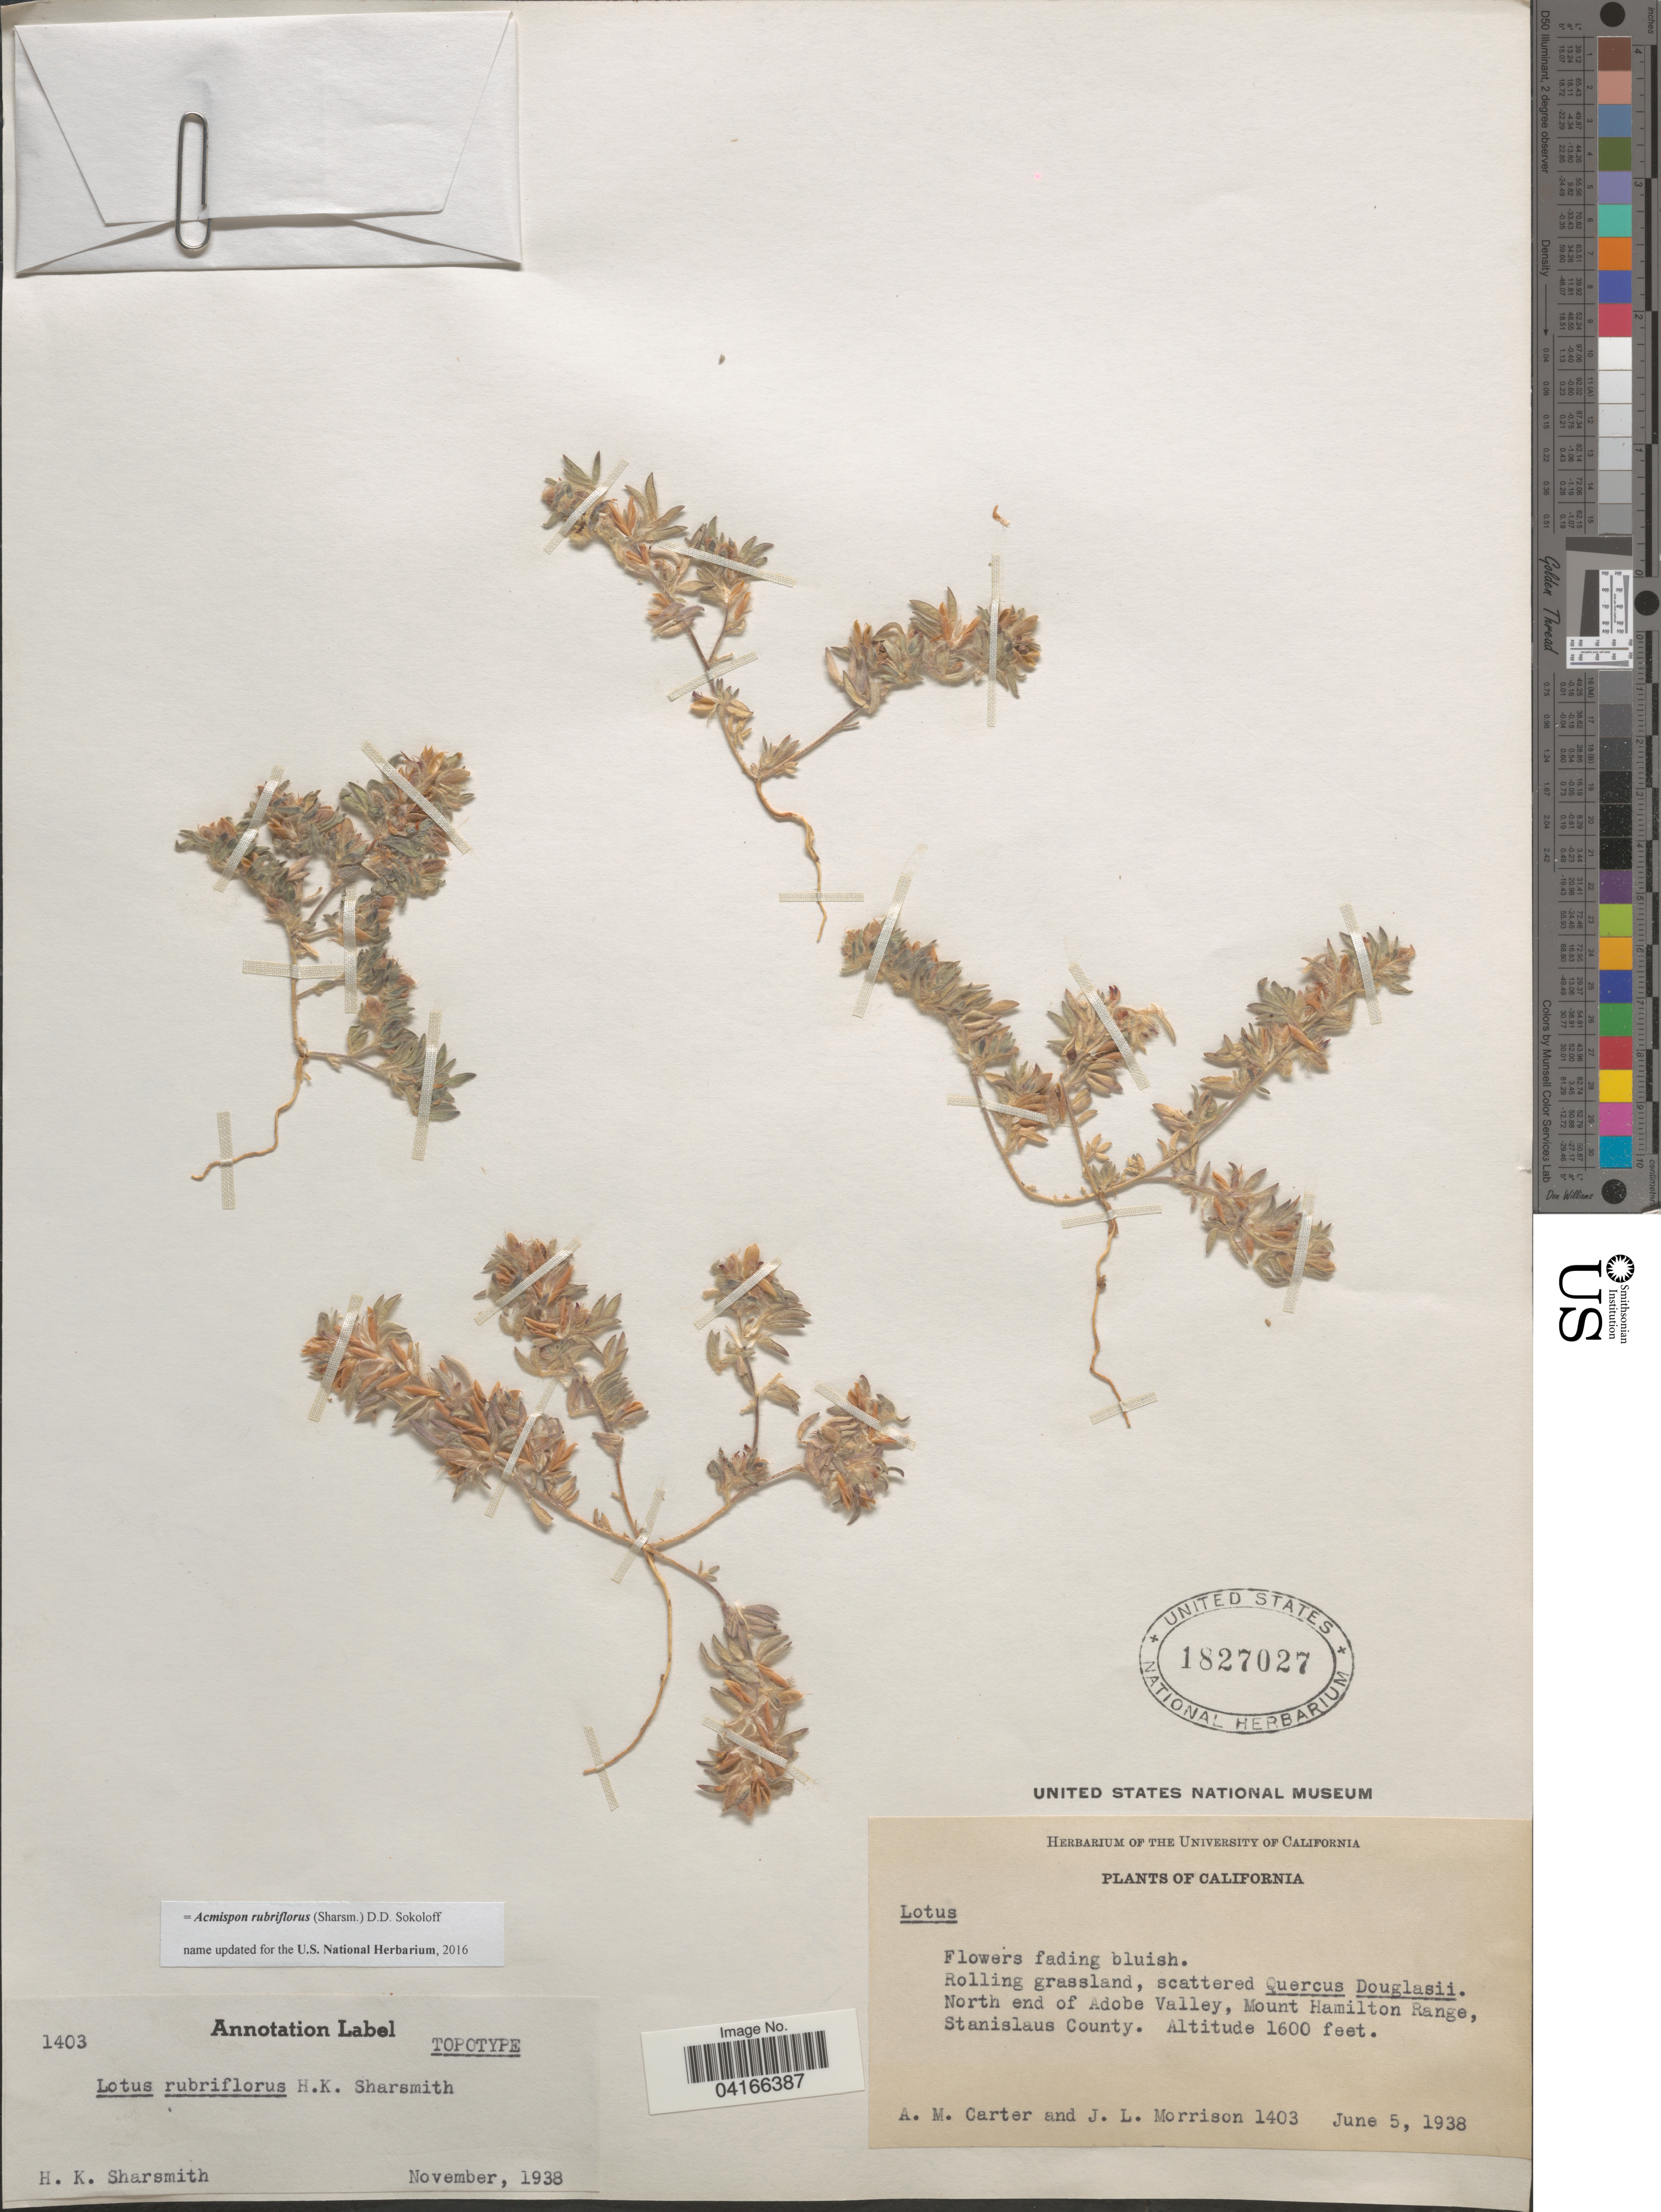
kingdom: Plantae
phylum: Tracheophyta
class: Magnoliopsida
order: Fabales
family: Fabaceae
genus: Acmispon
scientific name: Acmispon rubriflorus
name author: (H. Sharsm.) D.D. Sokoloff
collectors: A. M. Carter & J. Morrison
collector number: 1403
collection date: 1938-06-05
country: United States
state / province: California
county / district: Stanislaus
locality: North end of Adobe Valley, Mount Hamilton Range, Stanislaus County.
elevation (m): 488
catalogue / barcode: US 1827027